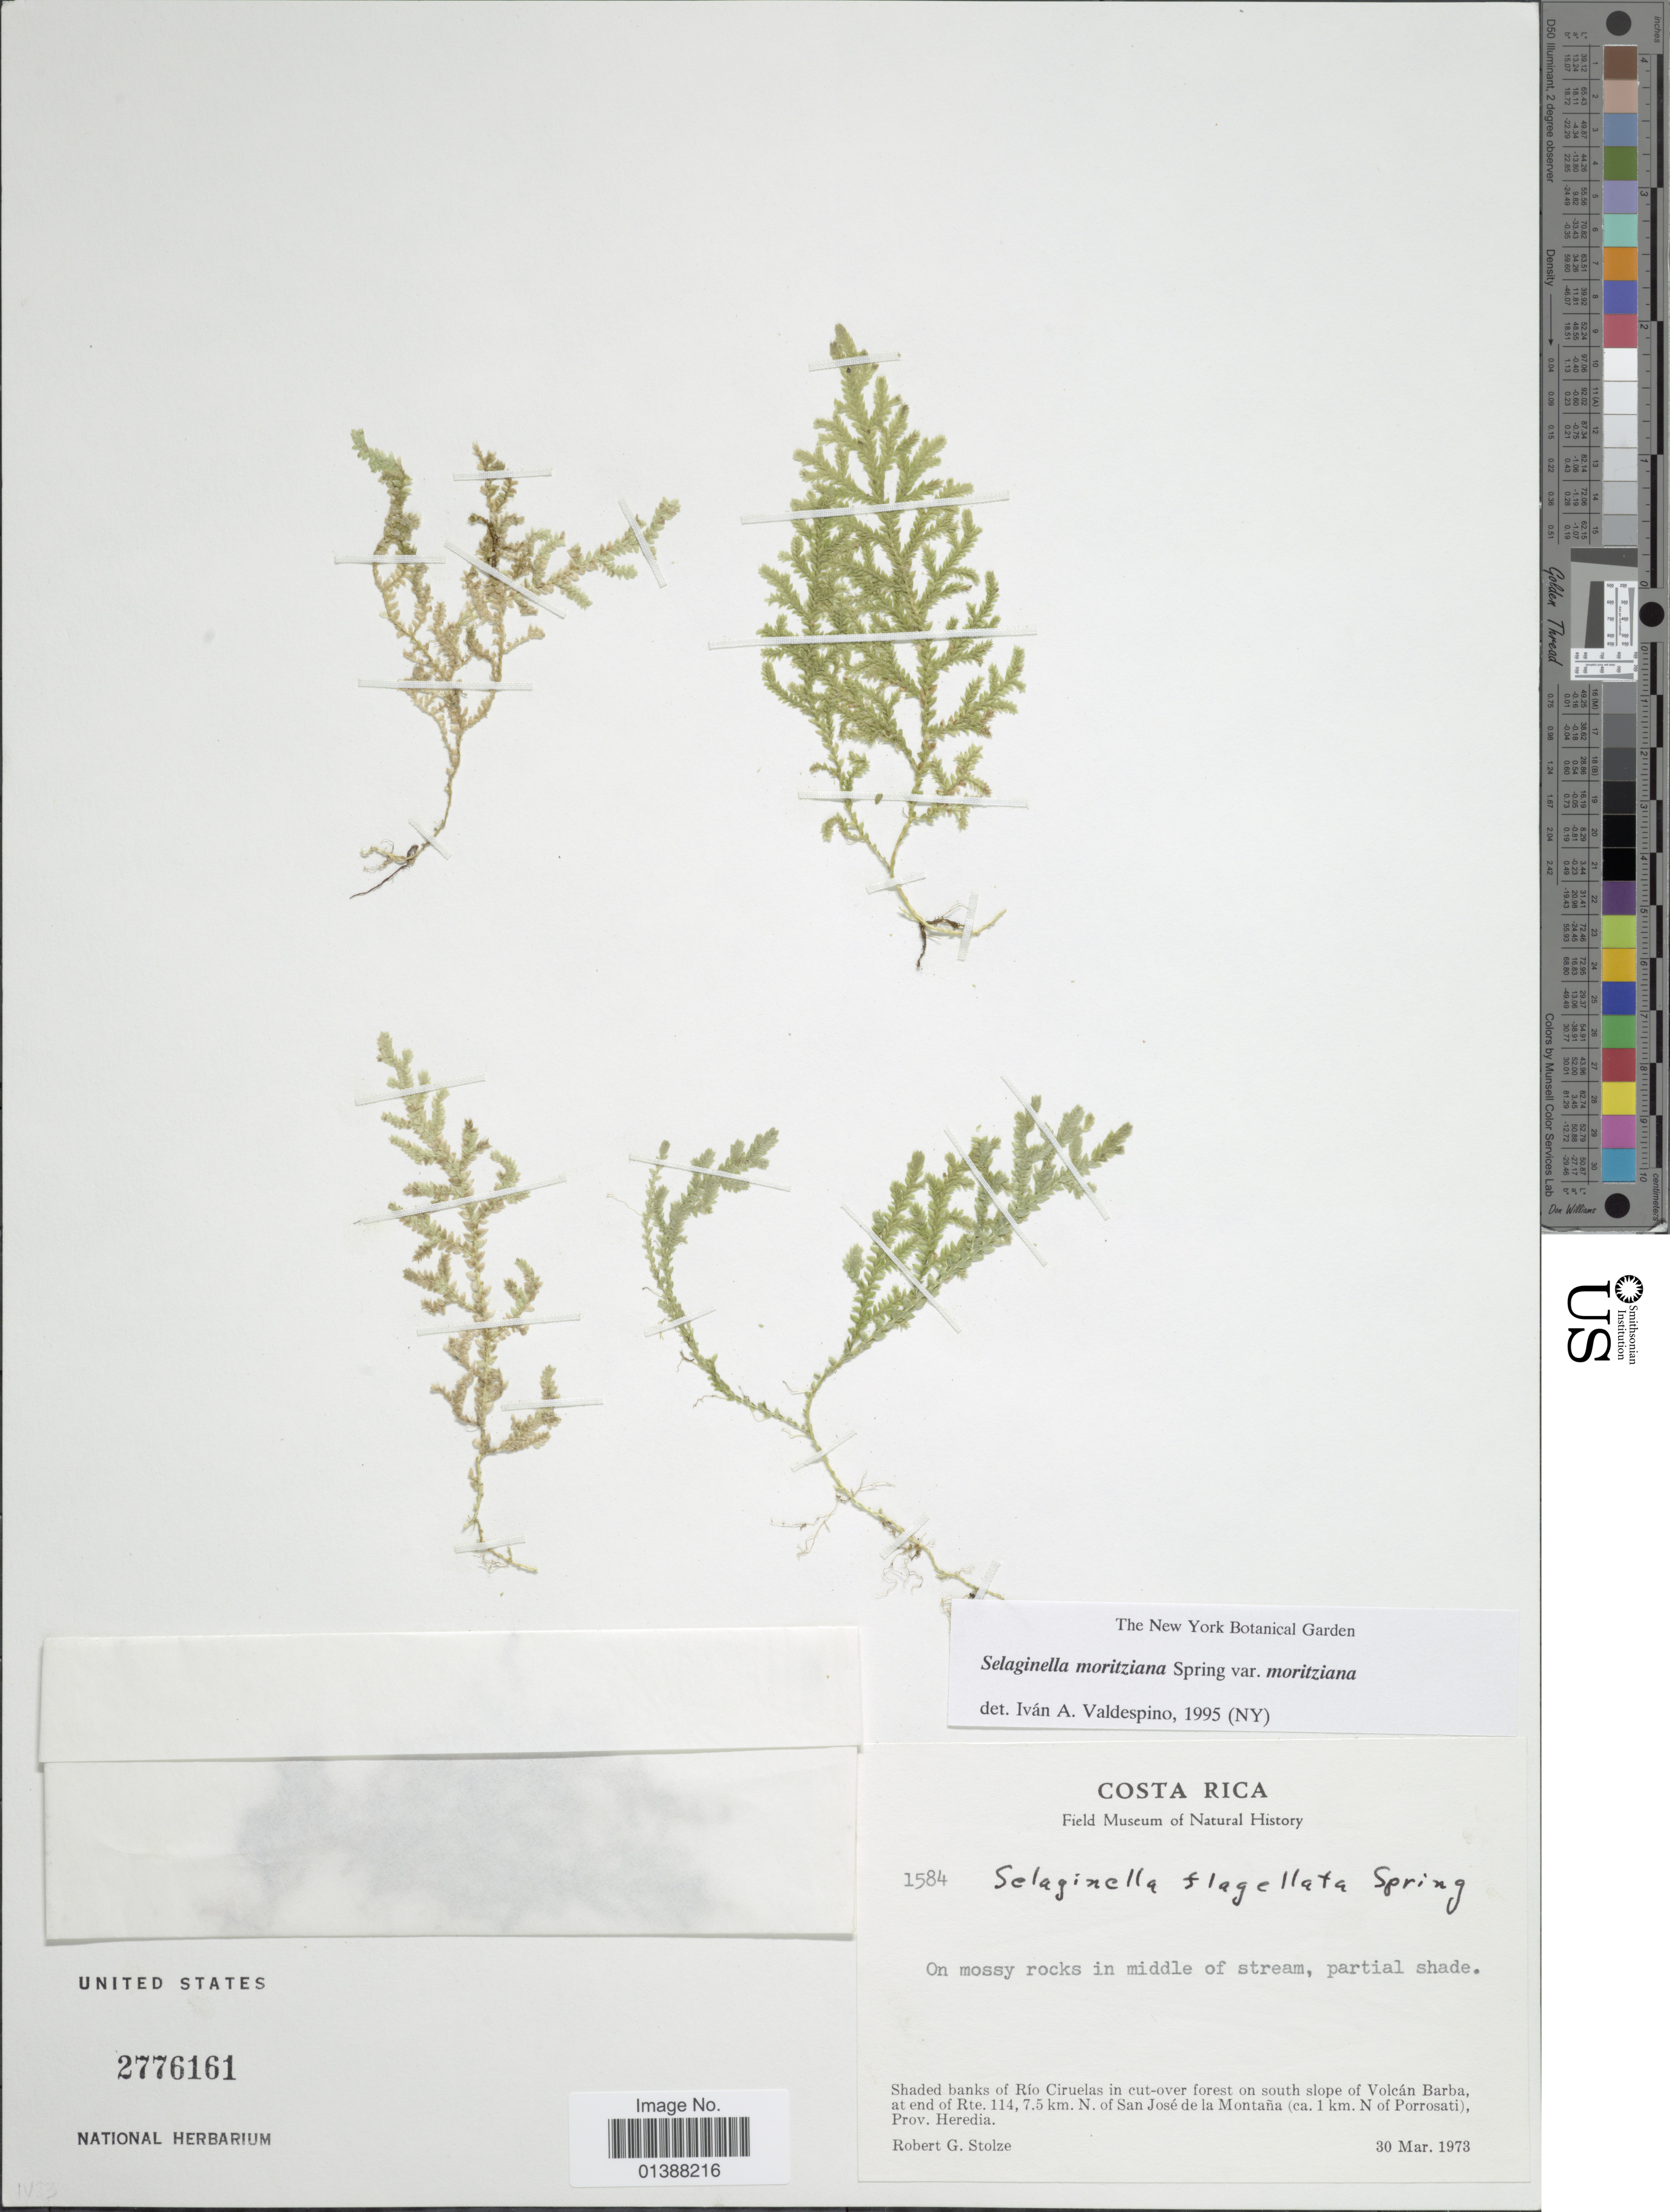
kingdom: Plantae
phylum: Tracheophyta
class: Lycopodiopsida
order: Selaginellales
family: Selaginellaceae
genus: Selaginella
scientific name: Selaginella moritziana var. moritziana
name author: Spring ex Klotzsch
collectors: R. G. Stolze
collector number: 1584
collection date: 1973-03-30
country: Costa Rica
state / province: Heredia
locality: Shaded banks of Río Ciruelas in cut-over forest on south slope of Volcán Barba at end of Rte 114, 7.5 km N of San JosÚ de la Montaña (ca 1 km N of Porosati), Prov. Heredia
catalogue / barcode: US 2776161